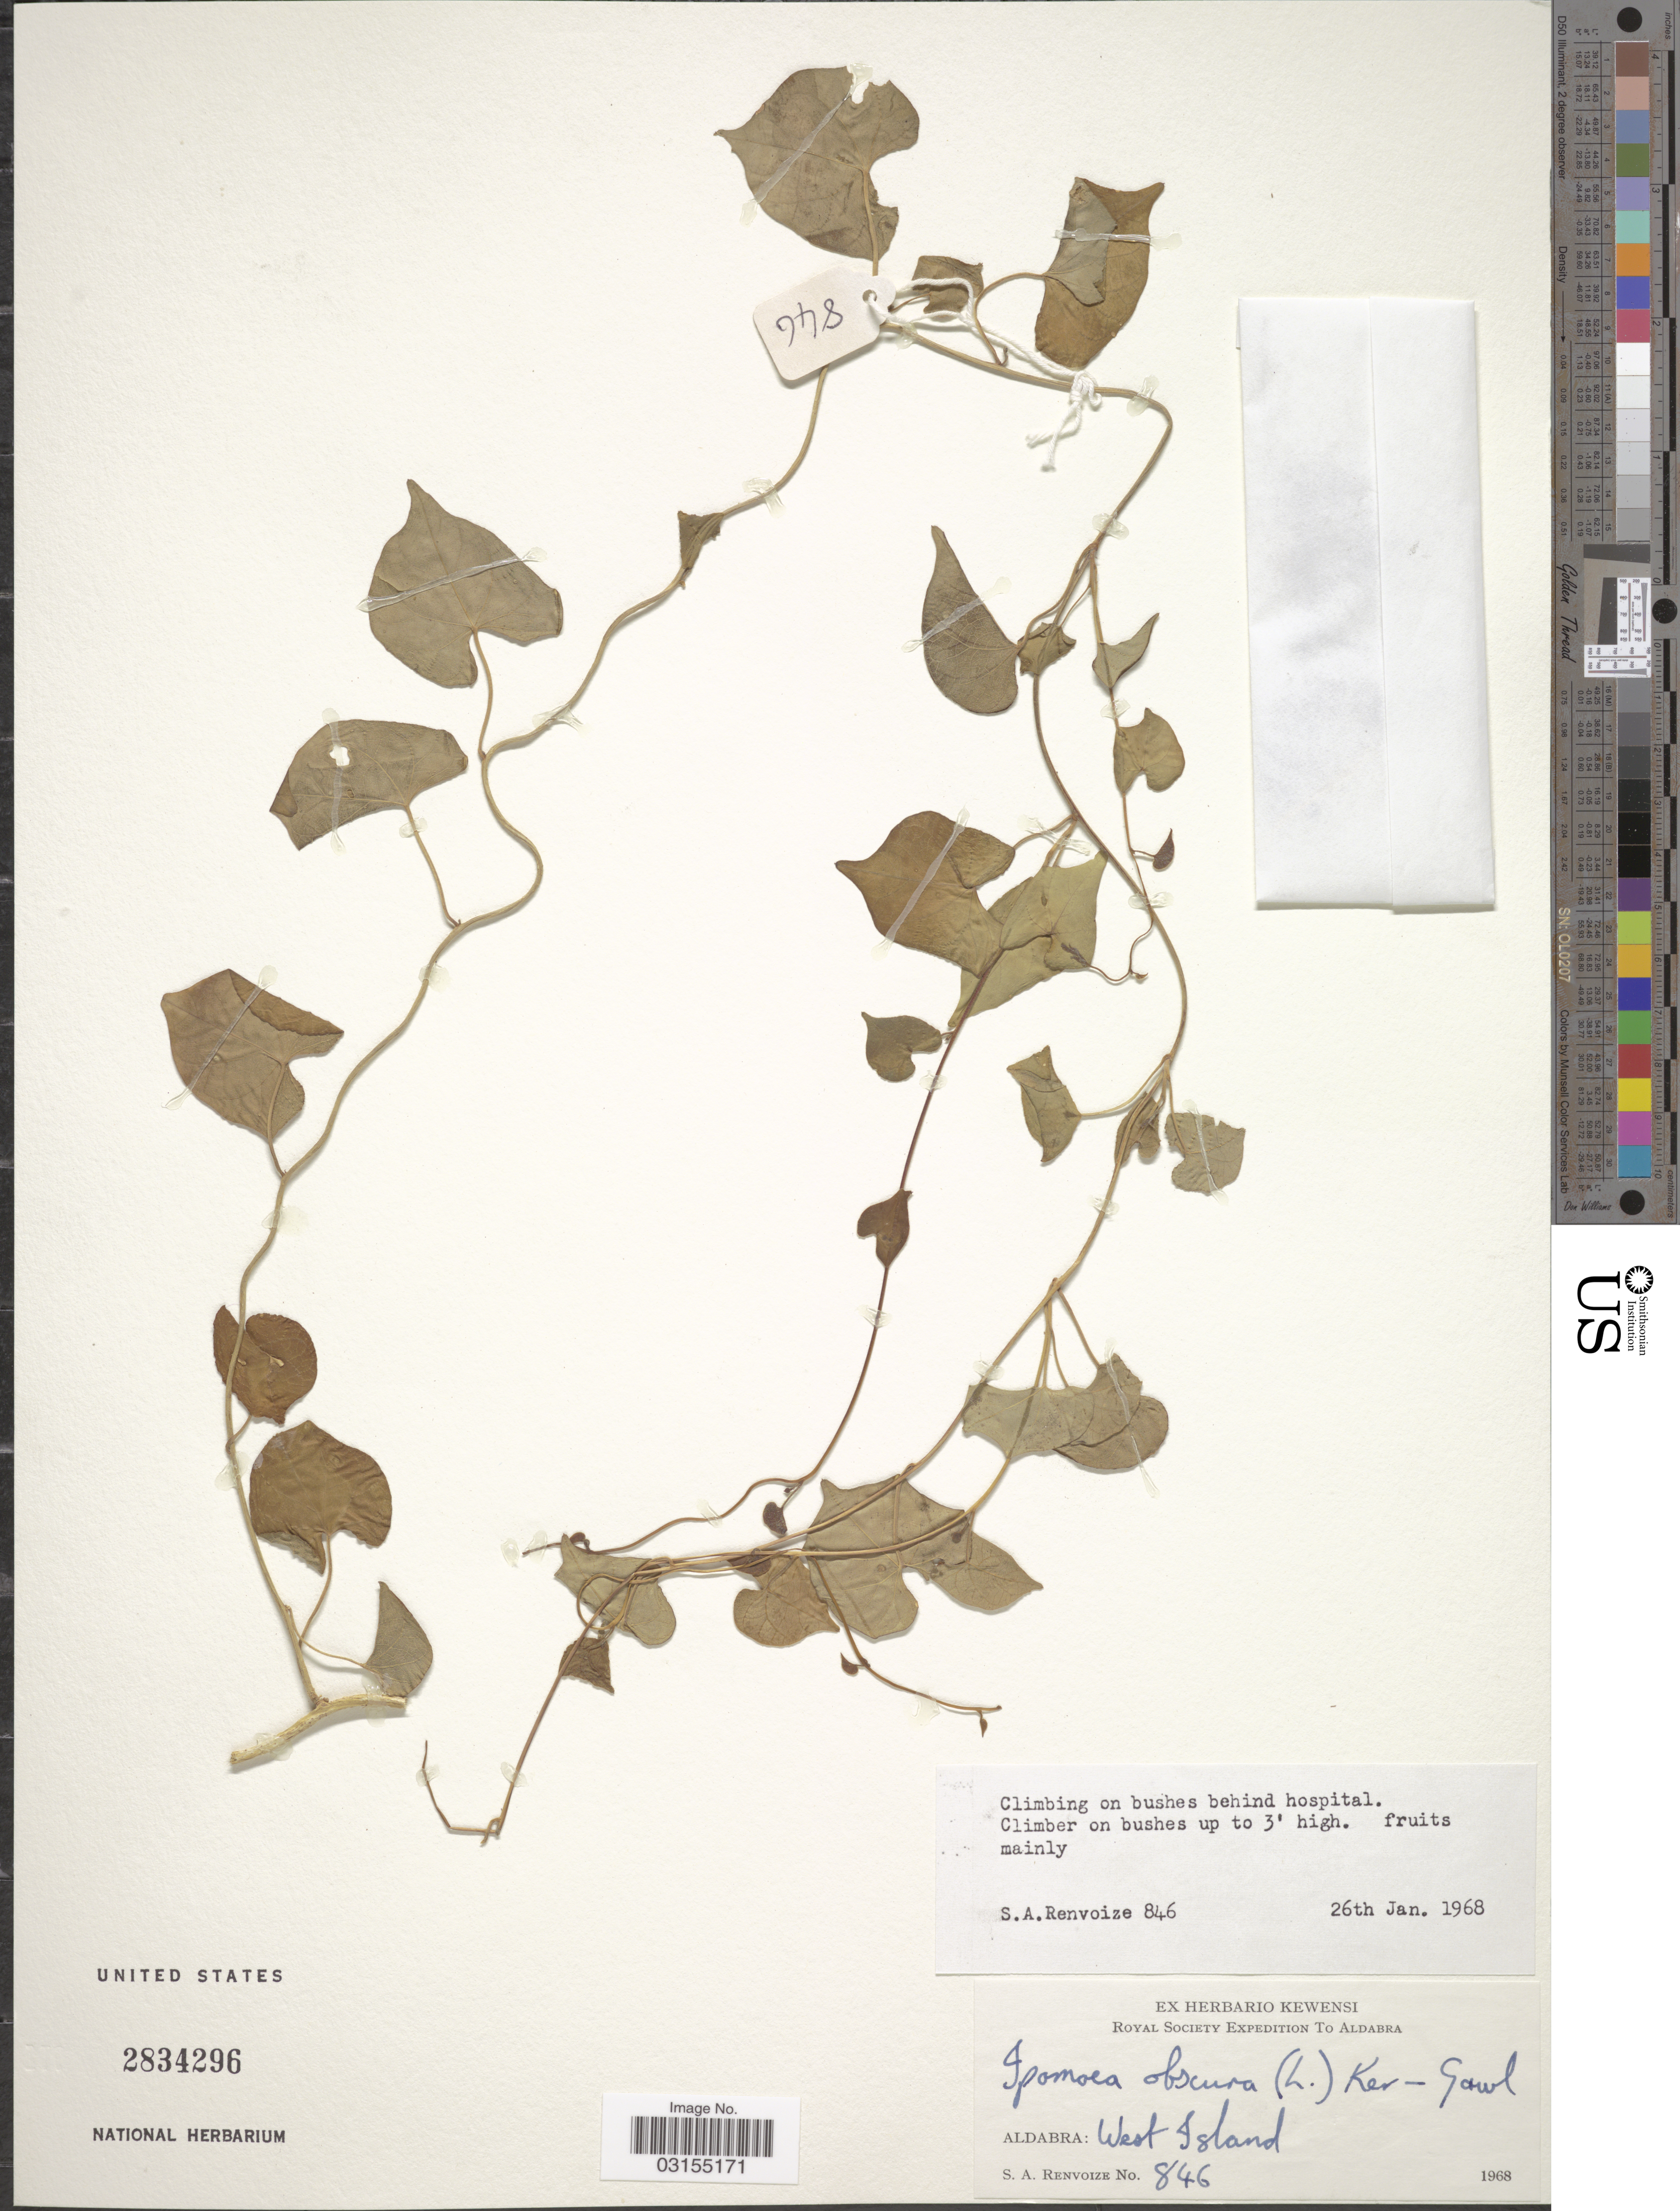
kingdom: Plantae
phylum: Tracheophyta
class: Magnoliopsida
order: Solanales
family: Convolvulaceae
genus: Ipomoea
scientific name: Ipomoea obscura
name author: (L.) Ker Gawl.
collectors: S. A. Renvoize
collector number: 846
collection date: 1968-01-26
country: Seychelles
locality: Aldabra: West Island.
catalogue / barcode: US 2834296